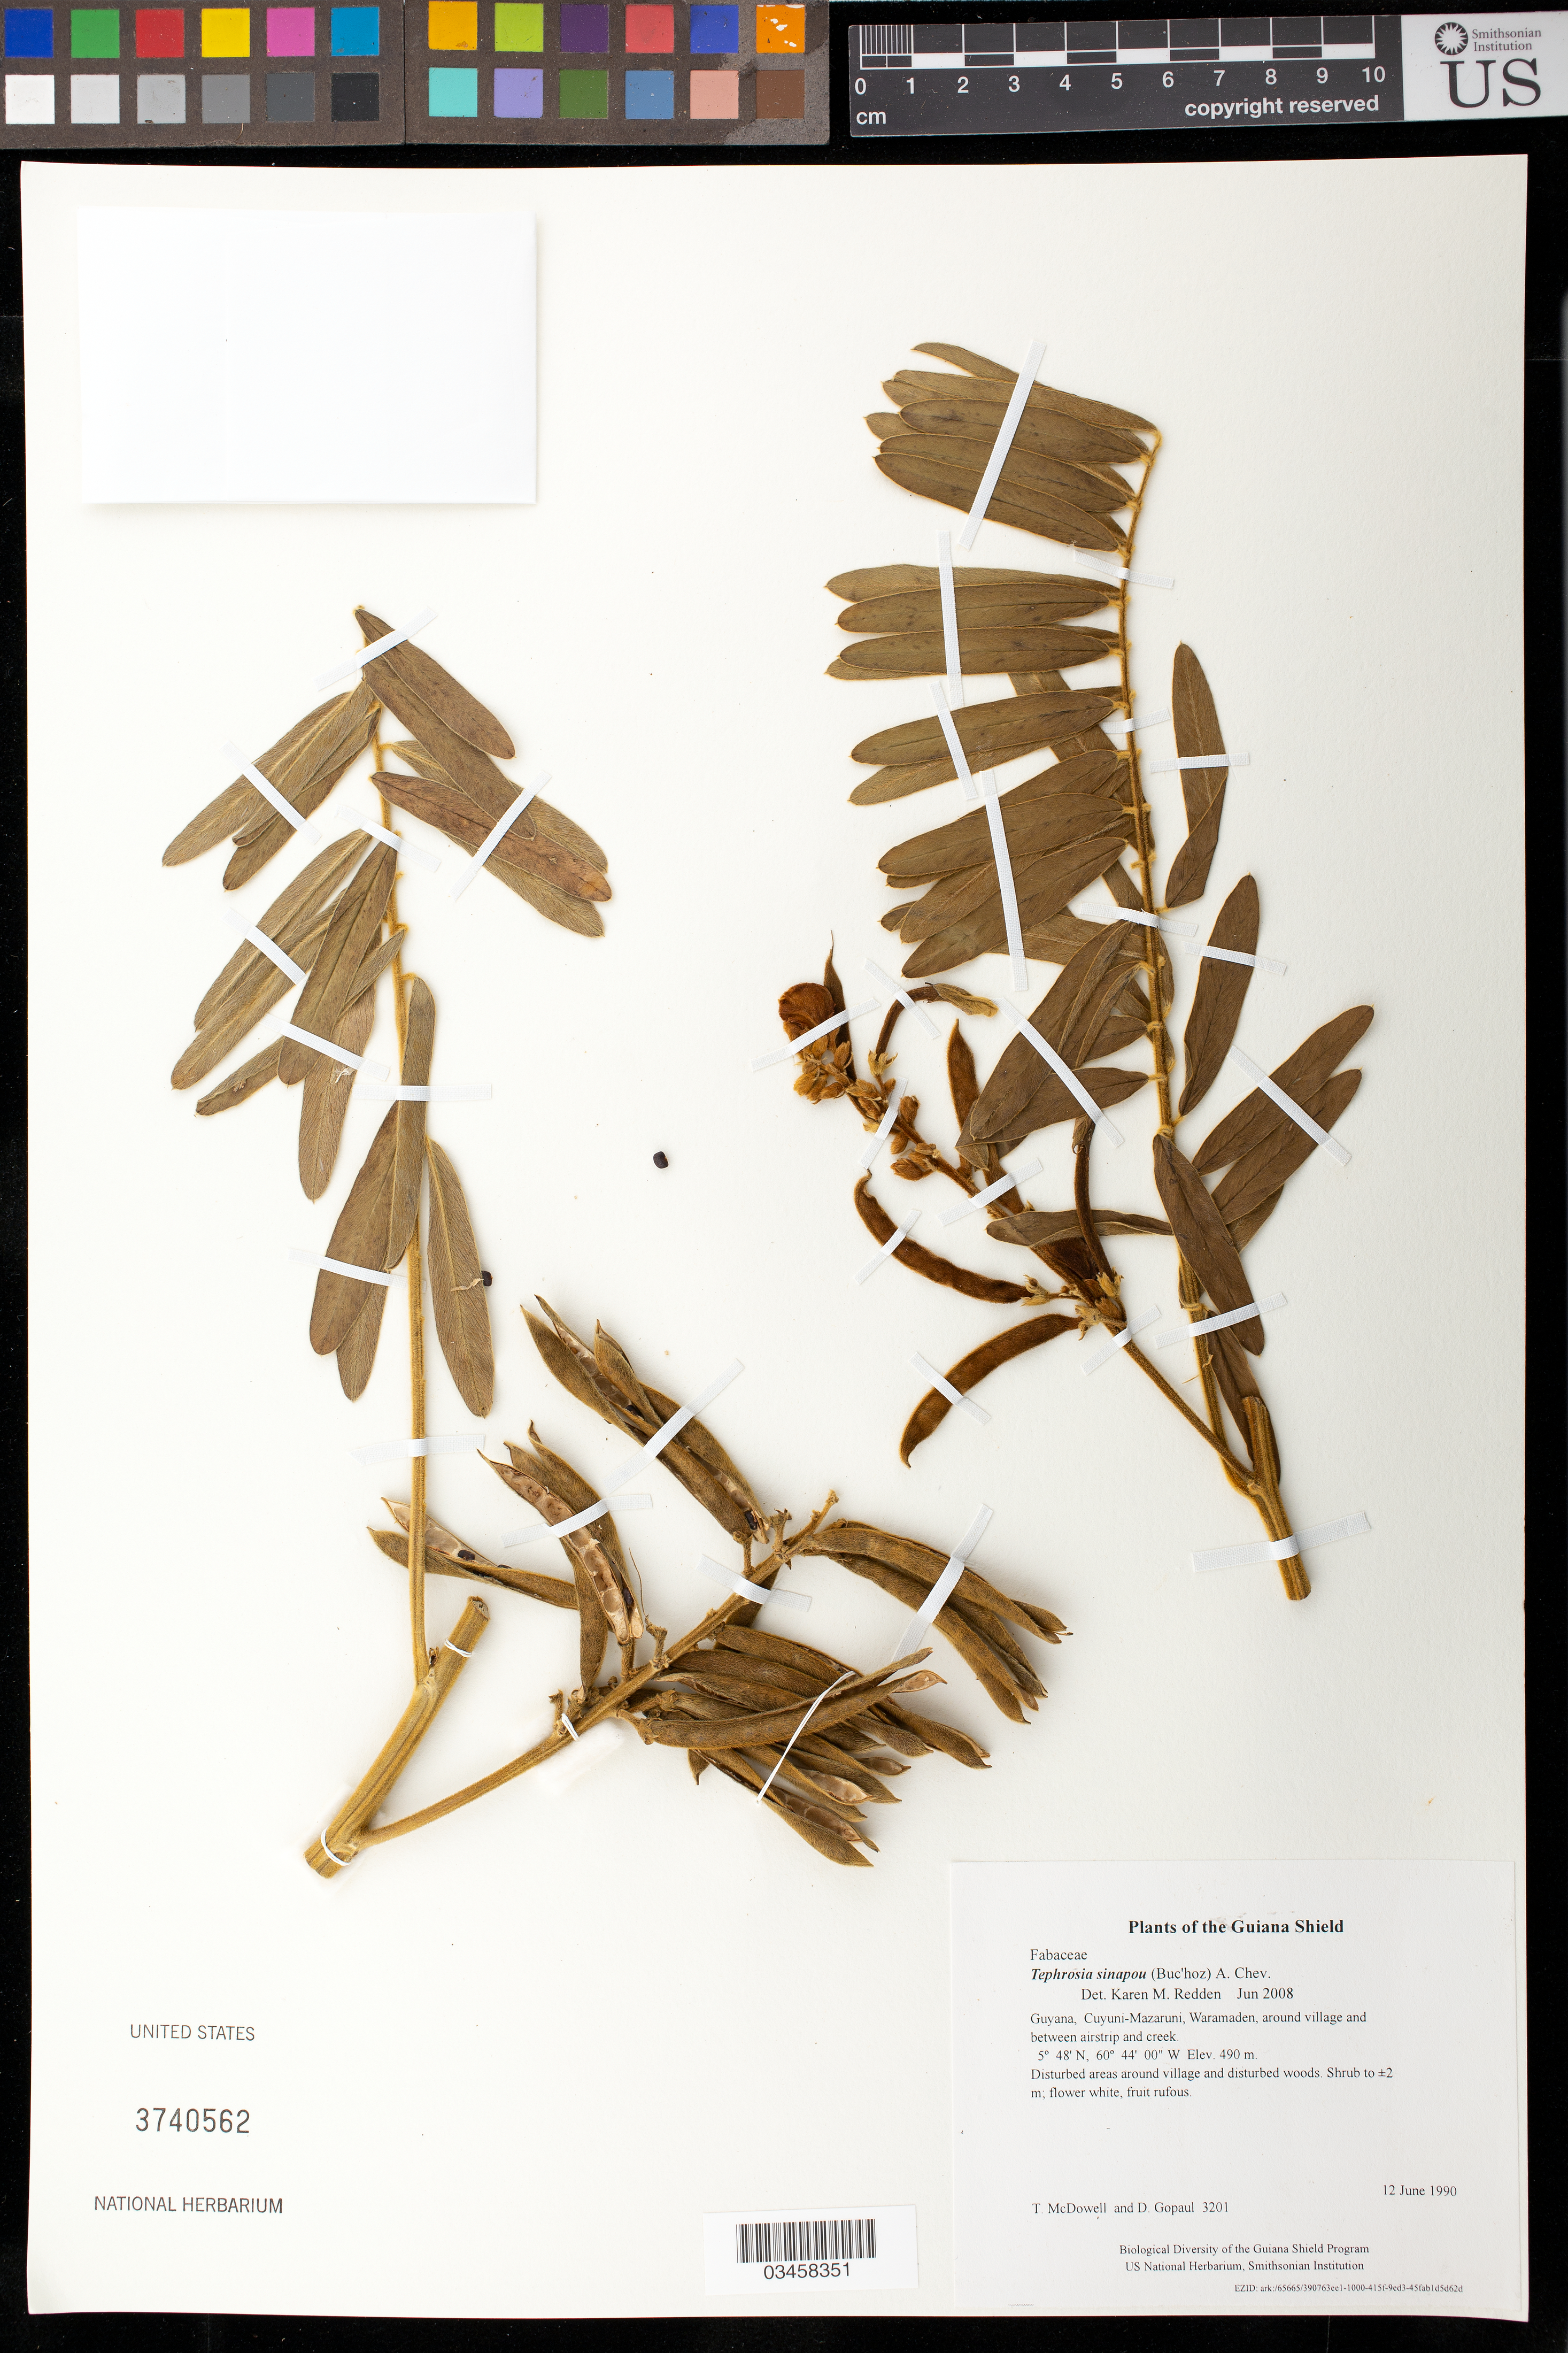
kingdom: Plantae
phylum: Tracheophyta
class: Magnoliopsida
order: Fabales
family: Fabaceae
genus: Tephrosia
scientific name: Tephrosia sinapou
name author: (Buc'hoz) A. Chev.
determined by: Redden, K. M.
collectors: T. McDowell & D. Gopaul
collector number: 3201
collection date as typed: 12 June 1990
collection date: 1990-06-12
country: Guyana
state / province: Cuyuni-Mazaruni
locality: Waramaden, around village and between airstrip and creek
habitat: Disturbed areas around village and disturbed woods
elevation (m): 490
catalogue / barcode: US 3740562